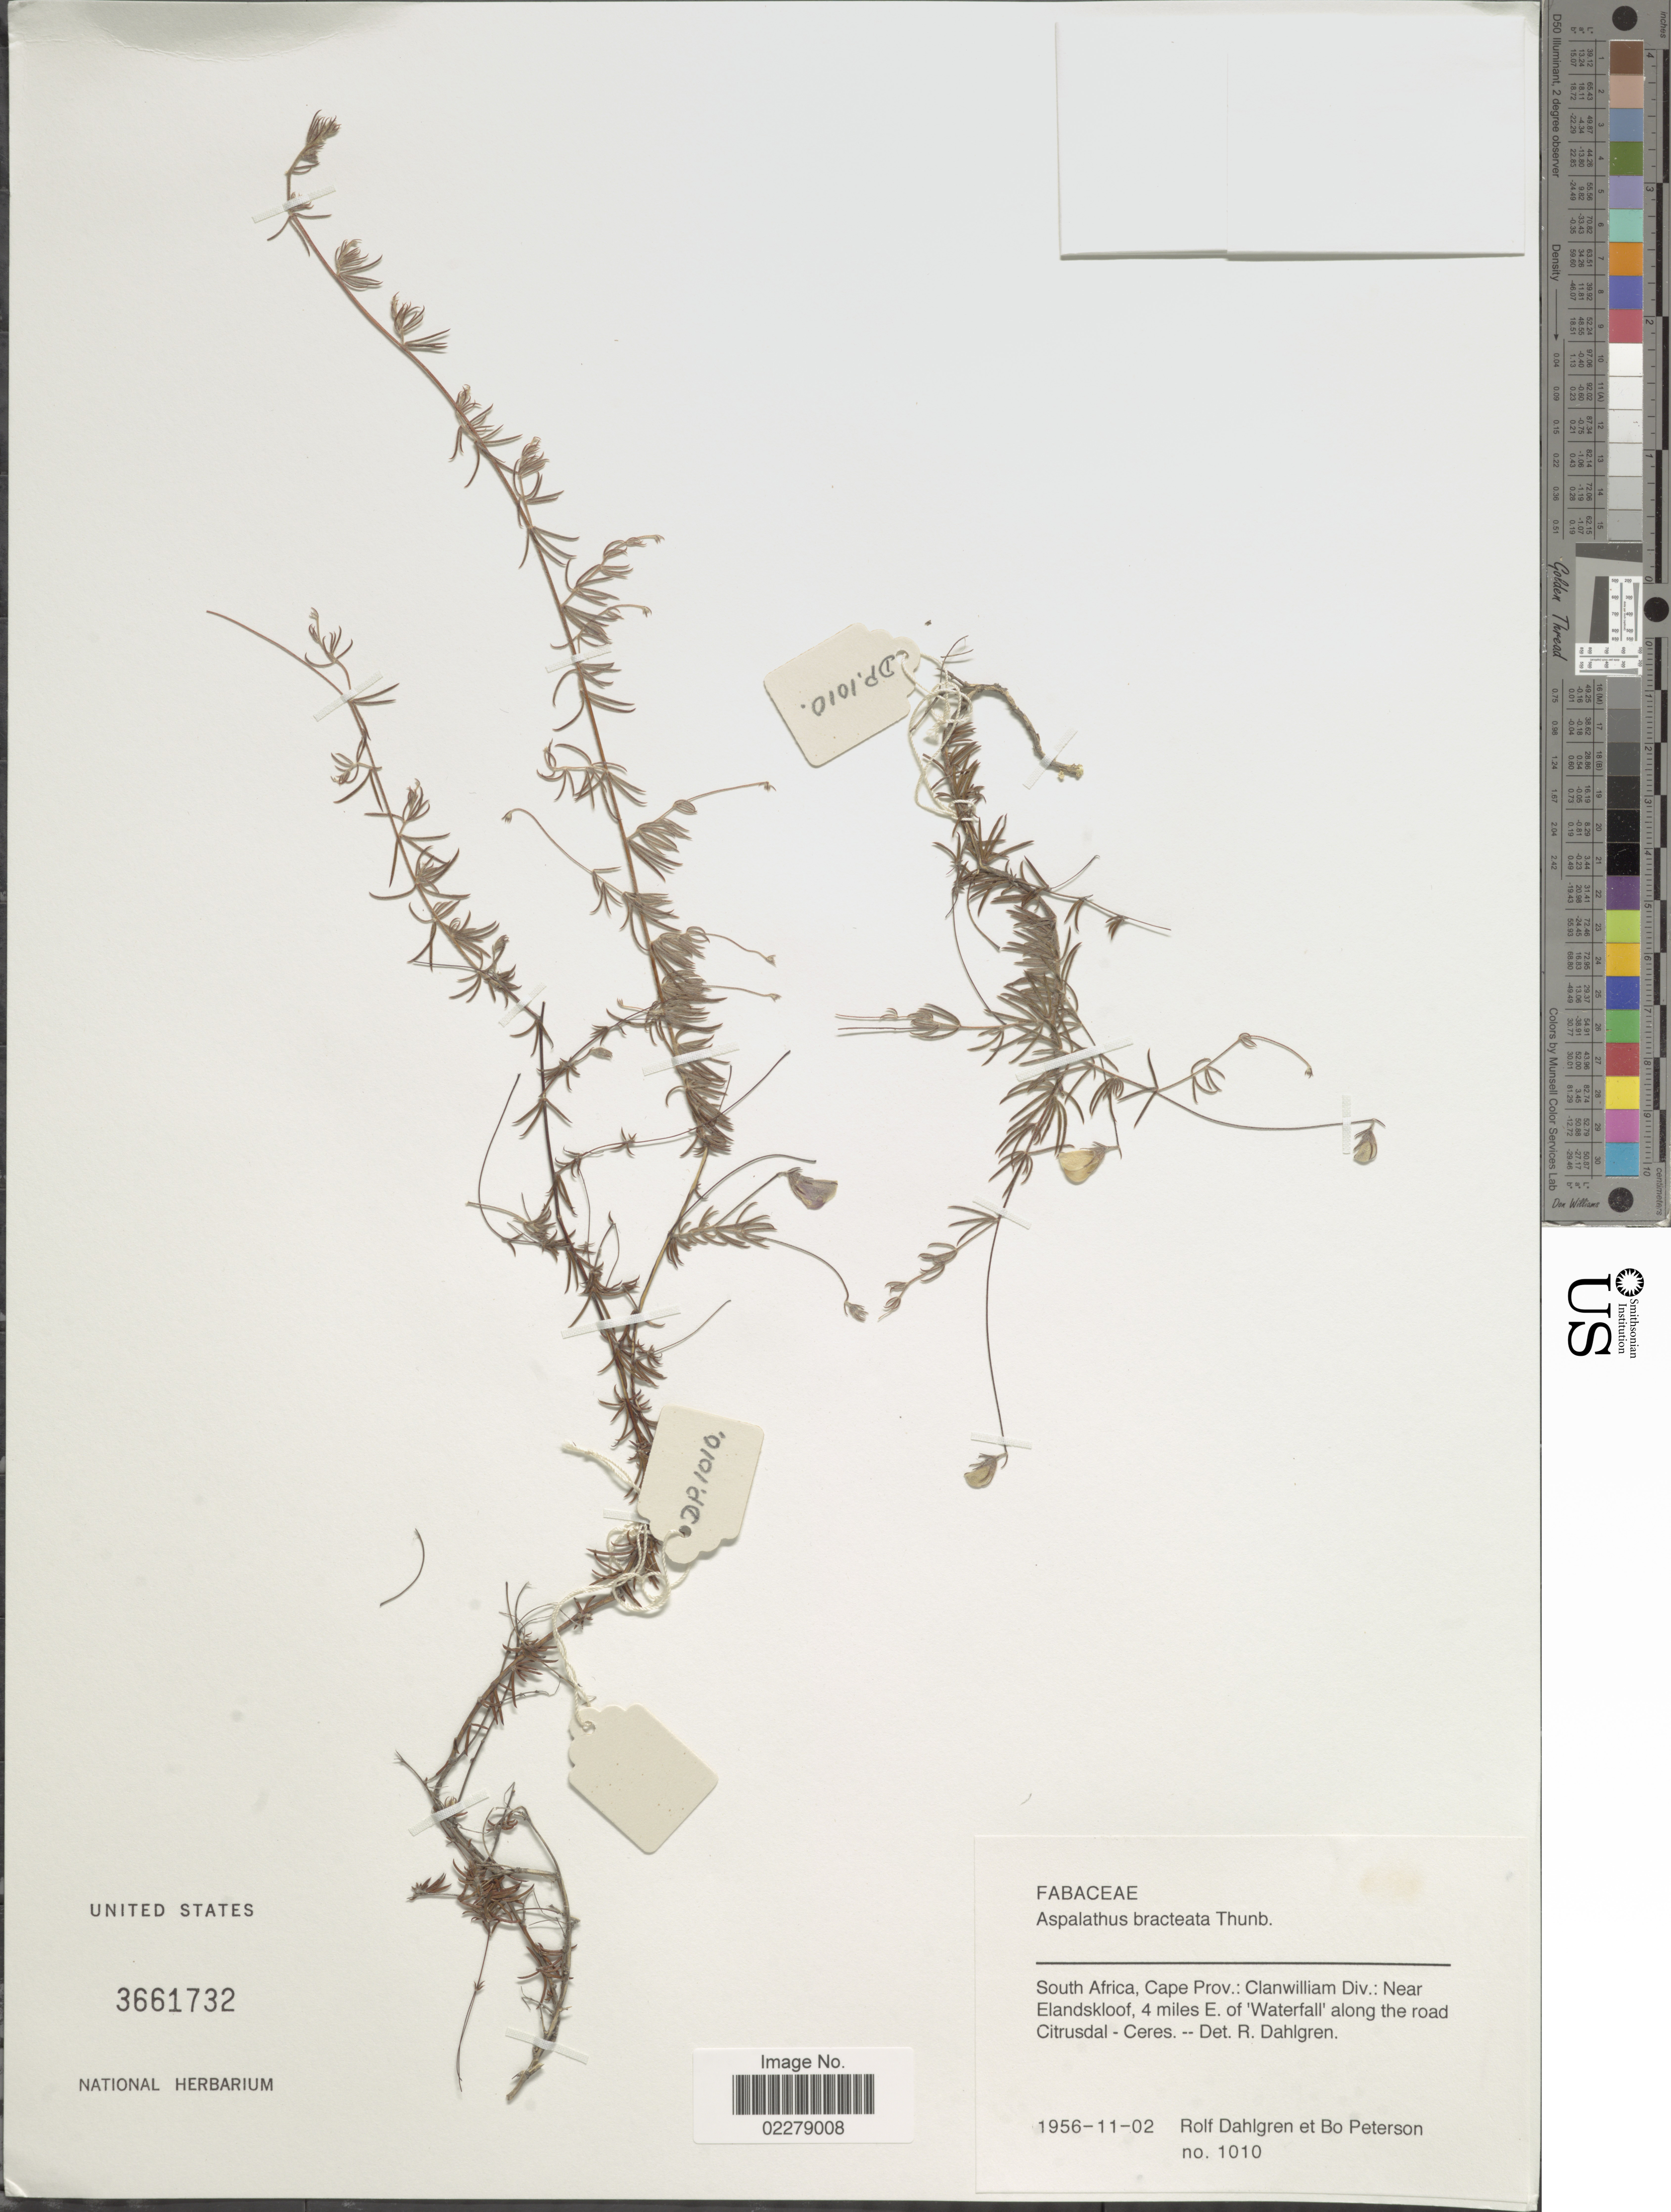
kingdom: Plantae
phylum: Tracheophyta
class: Magnoliopsida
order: Fabales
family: Fabaceae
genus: Aspalathus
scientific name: Aspalathus bracteata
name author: Thunb.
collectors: R. Dahlgren & B. H. Peterson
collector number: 1010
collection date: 1956-11-02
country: South Africa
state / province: Western Cape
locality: South Africa, Cape Prov.: Clanwilliam Div.: Near Elandskloof, 4 miles E. of 'Waterfall' along the road Citrusdal - Ceres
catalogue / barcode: US 3661732